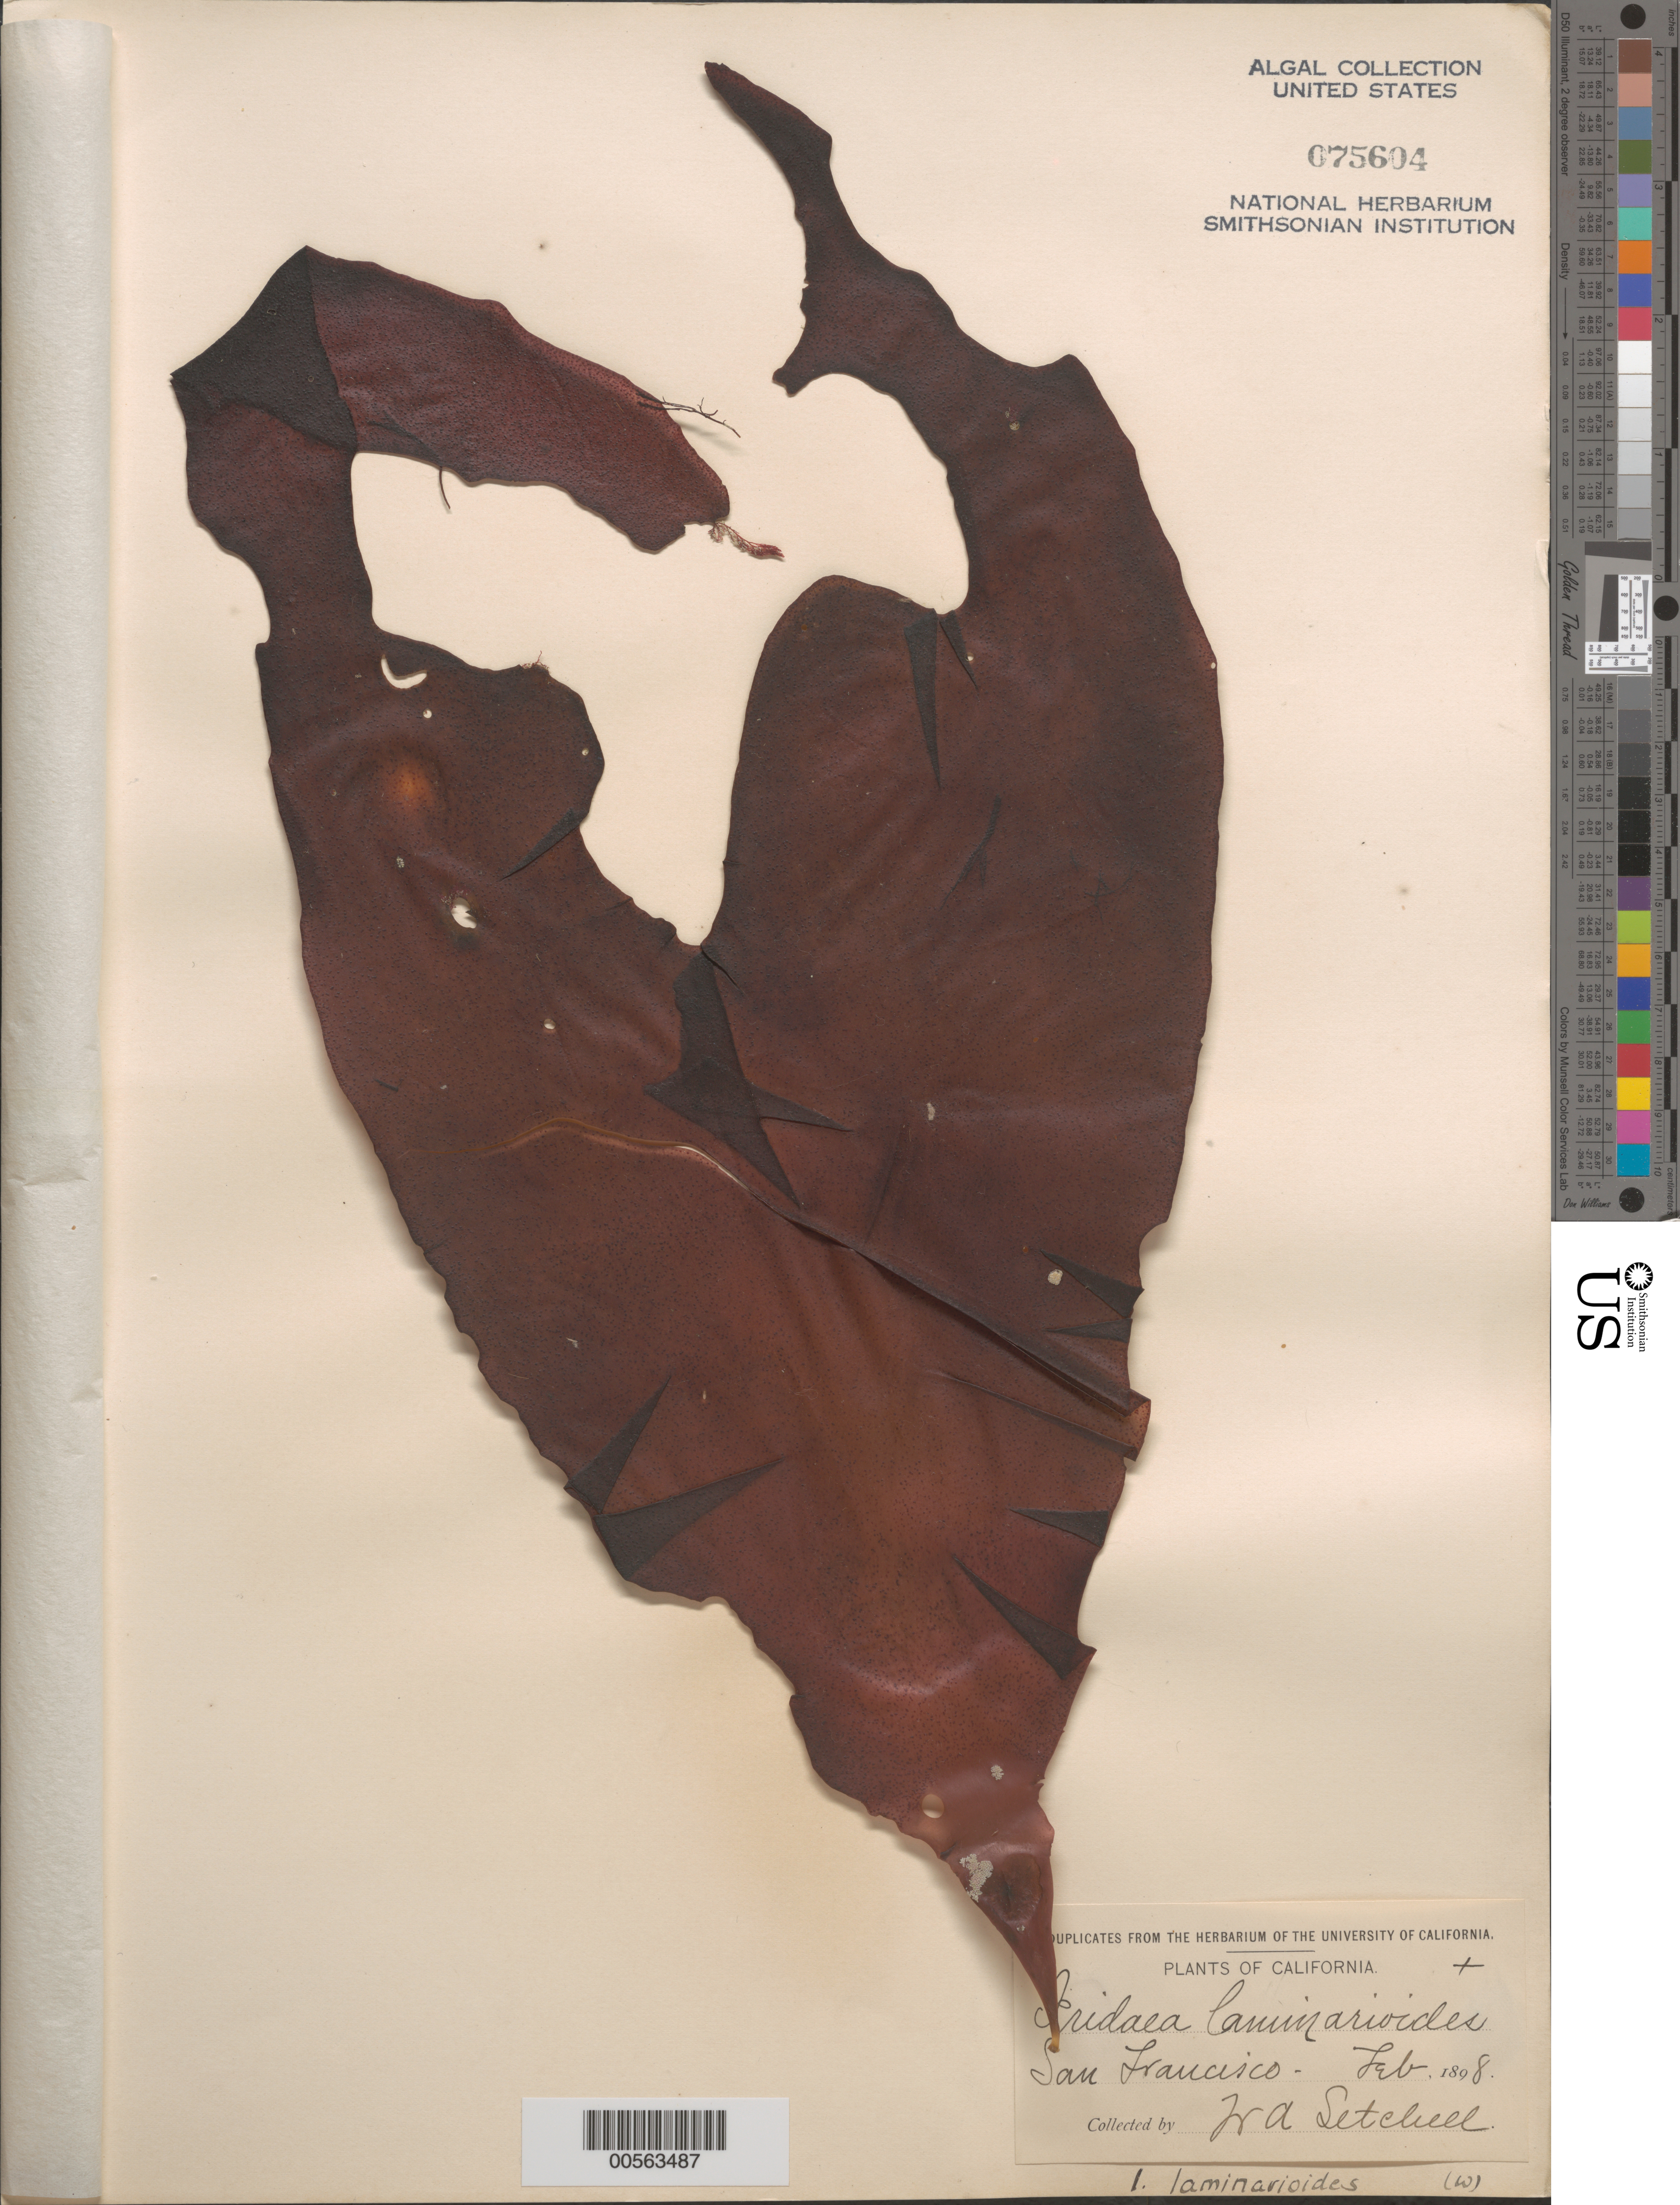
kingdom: Plantae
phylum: Rhodophyta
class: Florideophyceae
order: Gigartinales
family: Gigartinaceae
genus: Mazzaella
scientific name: Mazzaella laminarioides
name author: (Bory) Fredericq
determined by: Algae name updating Project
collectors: W. Setchell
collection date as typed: Feb 1898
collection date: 1898-02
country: United States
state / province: California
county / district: San Francisco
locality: San Francisco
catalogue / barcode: US 75604